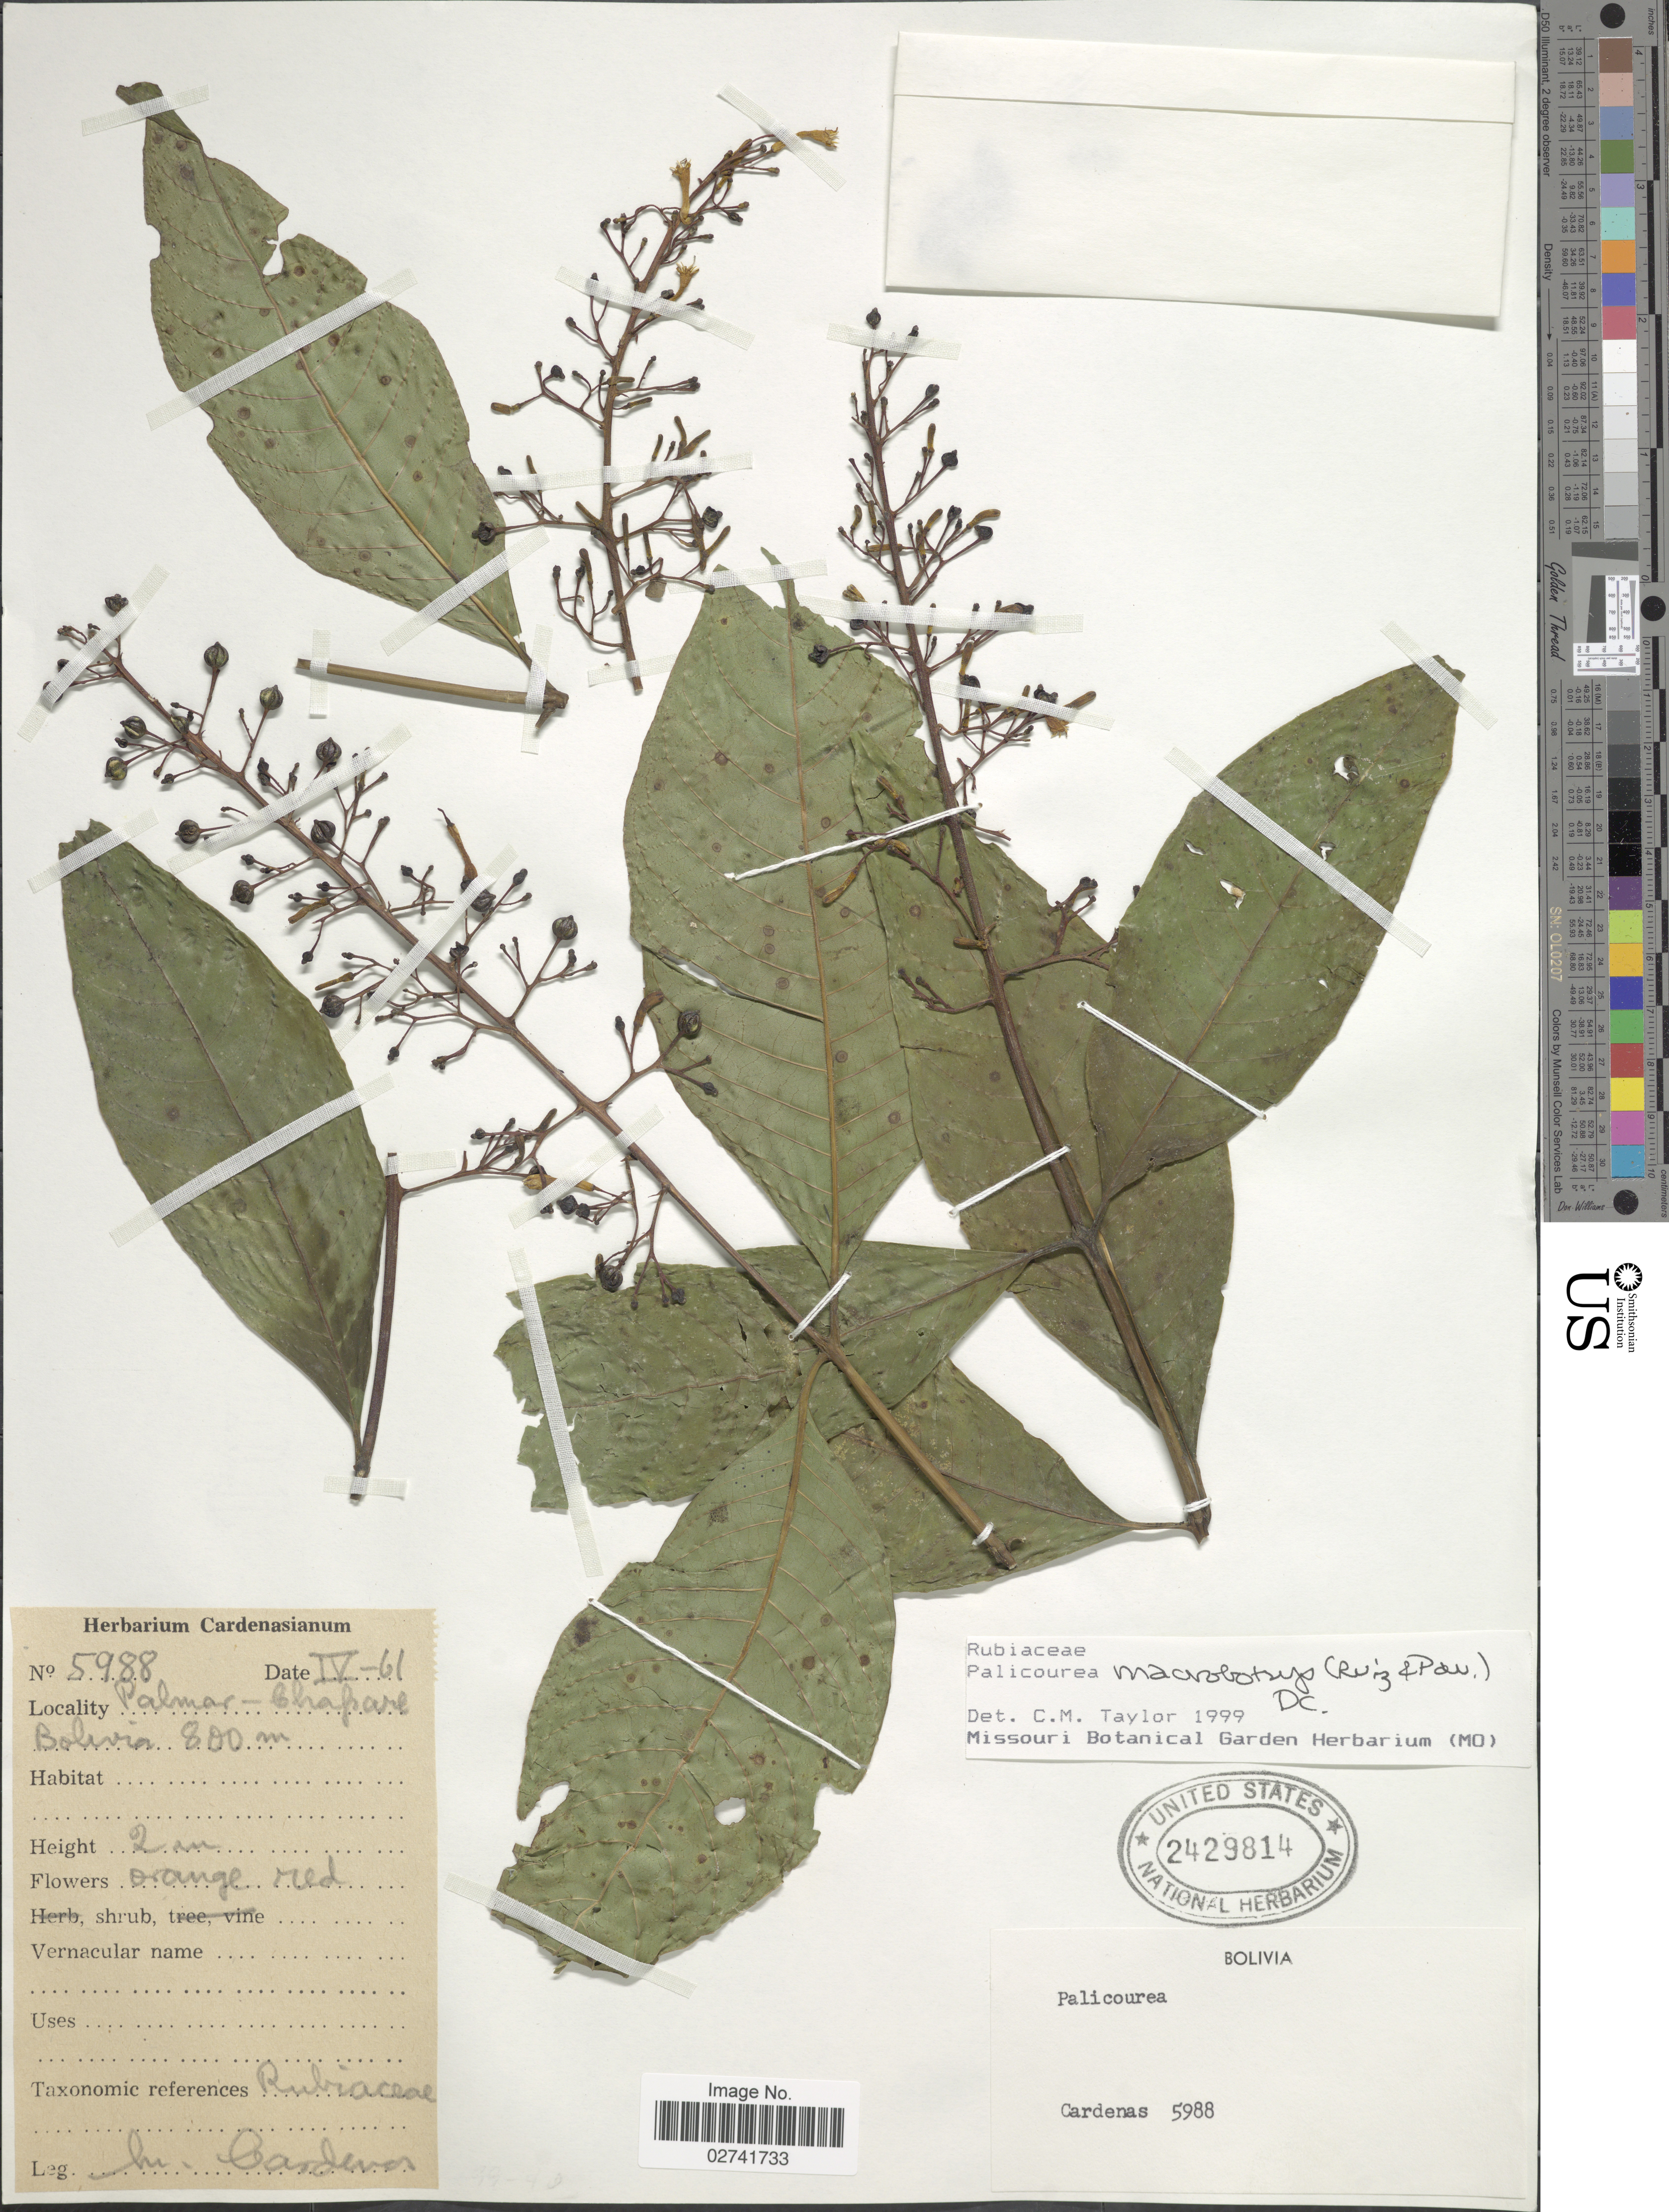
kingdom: Plantae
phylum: Tracheophyta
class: Magnoliopsida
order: Gentianales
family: Rubiaceae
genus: Palicourea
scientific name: Palicourea macrobotrys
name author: (Ruiz & Pav.) Schult.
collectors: -. Gardenas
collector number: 5988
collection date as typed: Transcribed d/m/y: /4/61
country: Bolivia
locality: Palmar - Chapare.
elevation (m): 800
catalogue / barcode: US 2429814